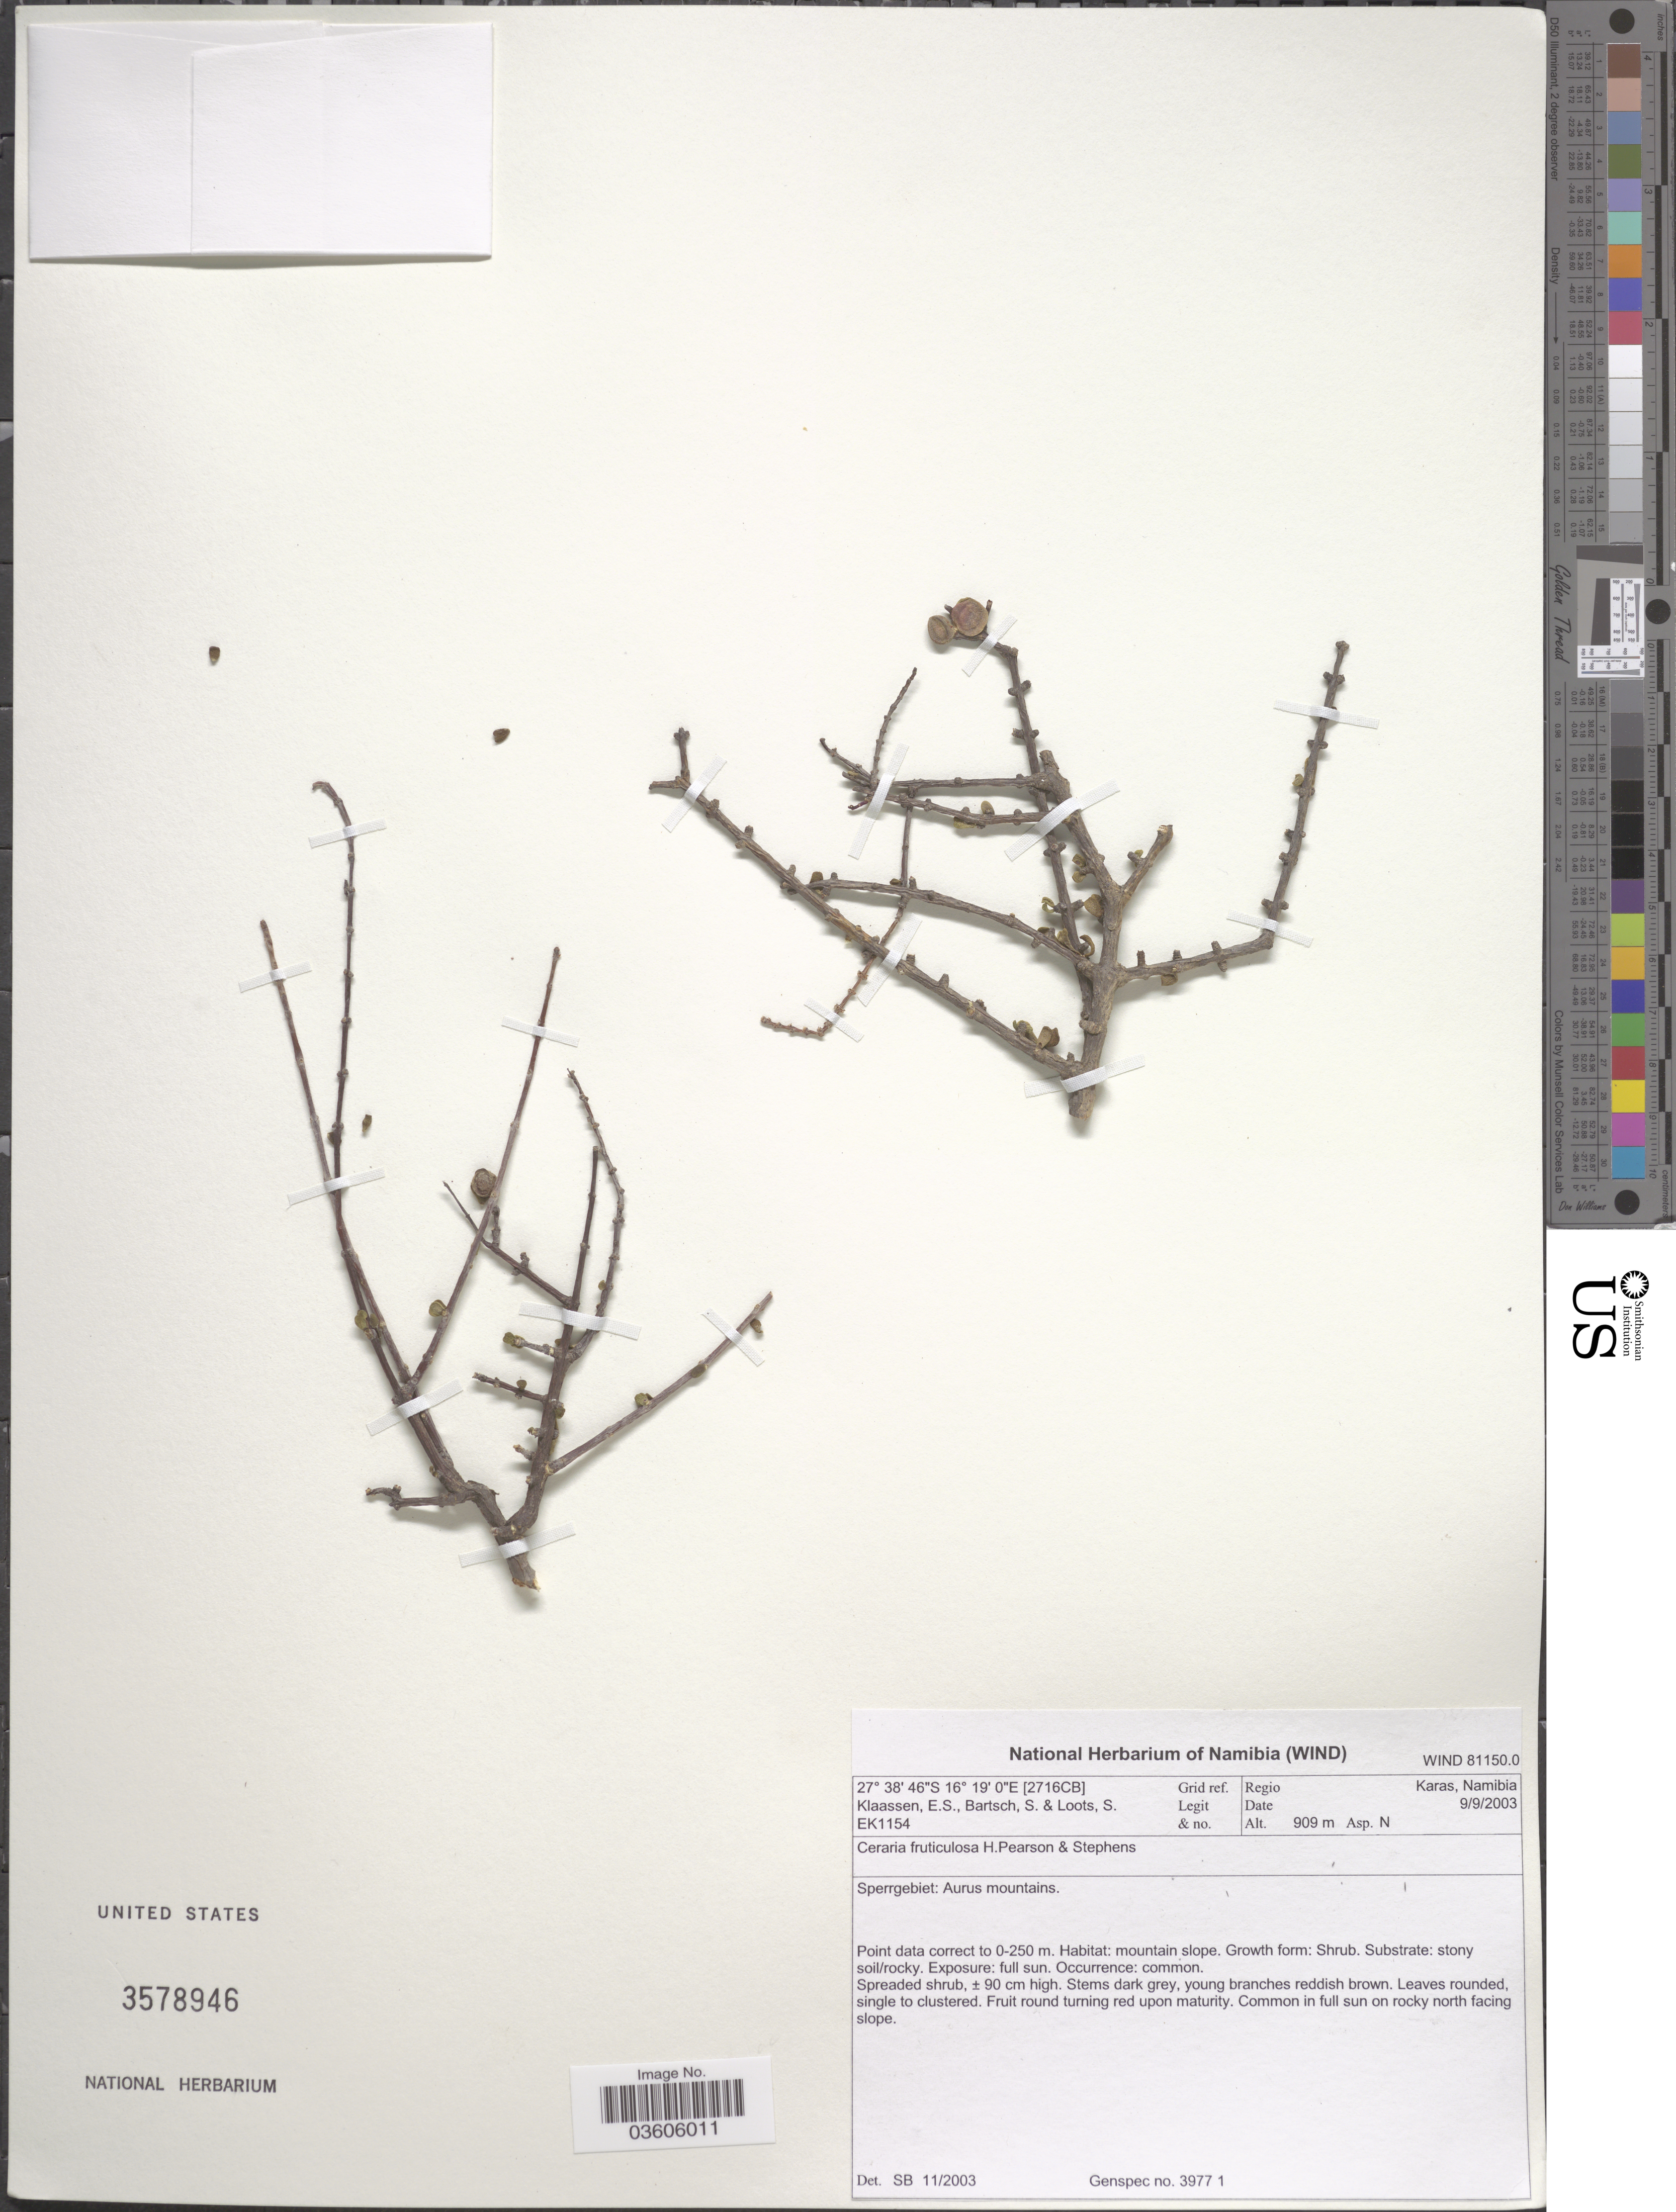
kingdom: Plantae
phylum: Tracheophyta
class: Magnoliopsida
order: Caryophyllales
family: Didiereaceae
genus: Ceraria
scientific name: Ceraria fruticulosa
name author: H. Pearson & Stephens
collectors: E. S. Klaassen, S. Bartsch & S. Loots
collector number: EK1154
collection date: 2003-09-09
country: Namibia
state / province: Karas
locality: Grid ref. [2716CB]. Sperrgebiet: Aurus Mountains.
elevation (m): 909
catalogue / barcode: US 3578946